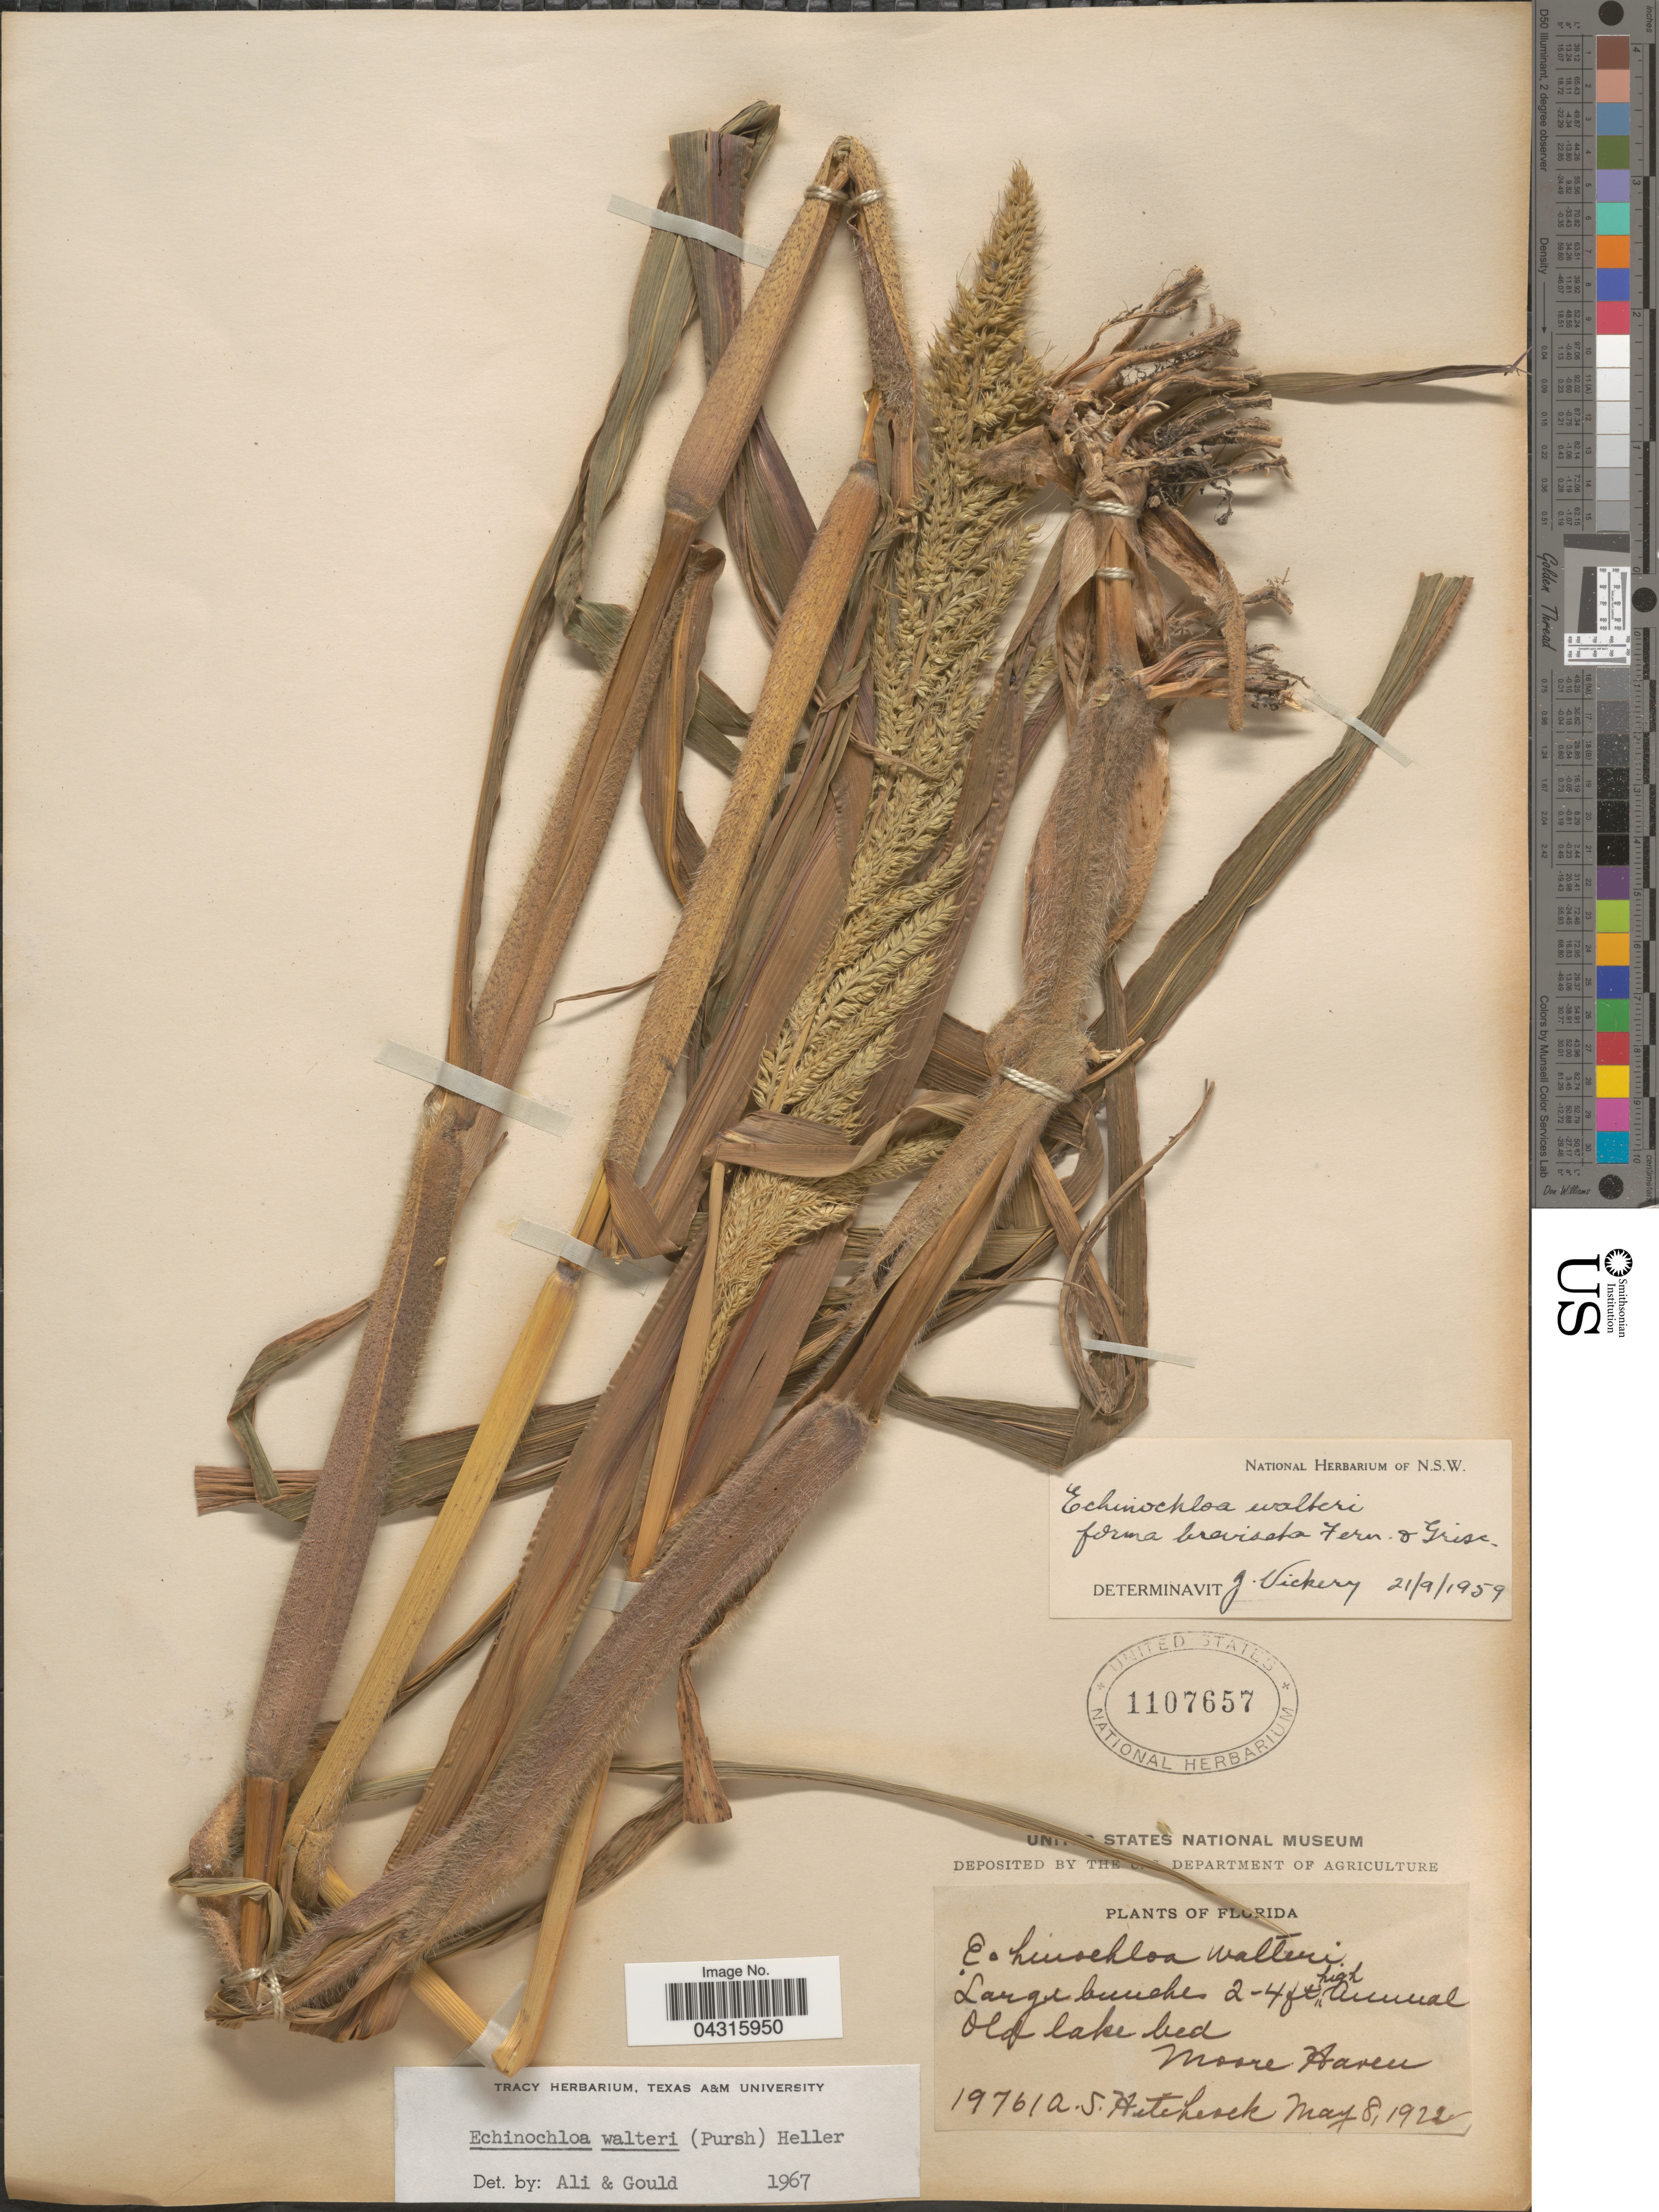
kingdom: Plantae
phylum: Tracheophyta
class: Liliopsida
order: Poales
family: Poaceae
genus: Echinochloa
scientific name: Echinochloa walteri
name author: (Pursh) A. Heller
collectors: A. S. Hitchcock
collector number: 19761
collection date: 1922-05-08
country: United States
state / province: Florida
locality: Annual Old lake bed. Moore Haven.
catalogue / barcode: US 1107657